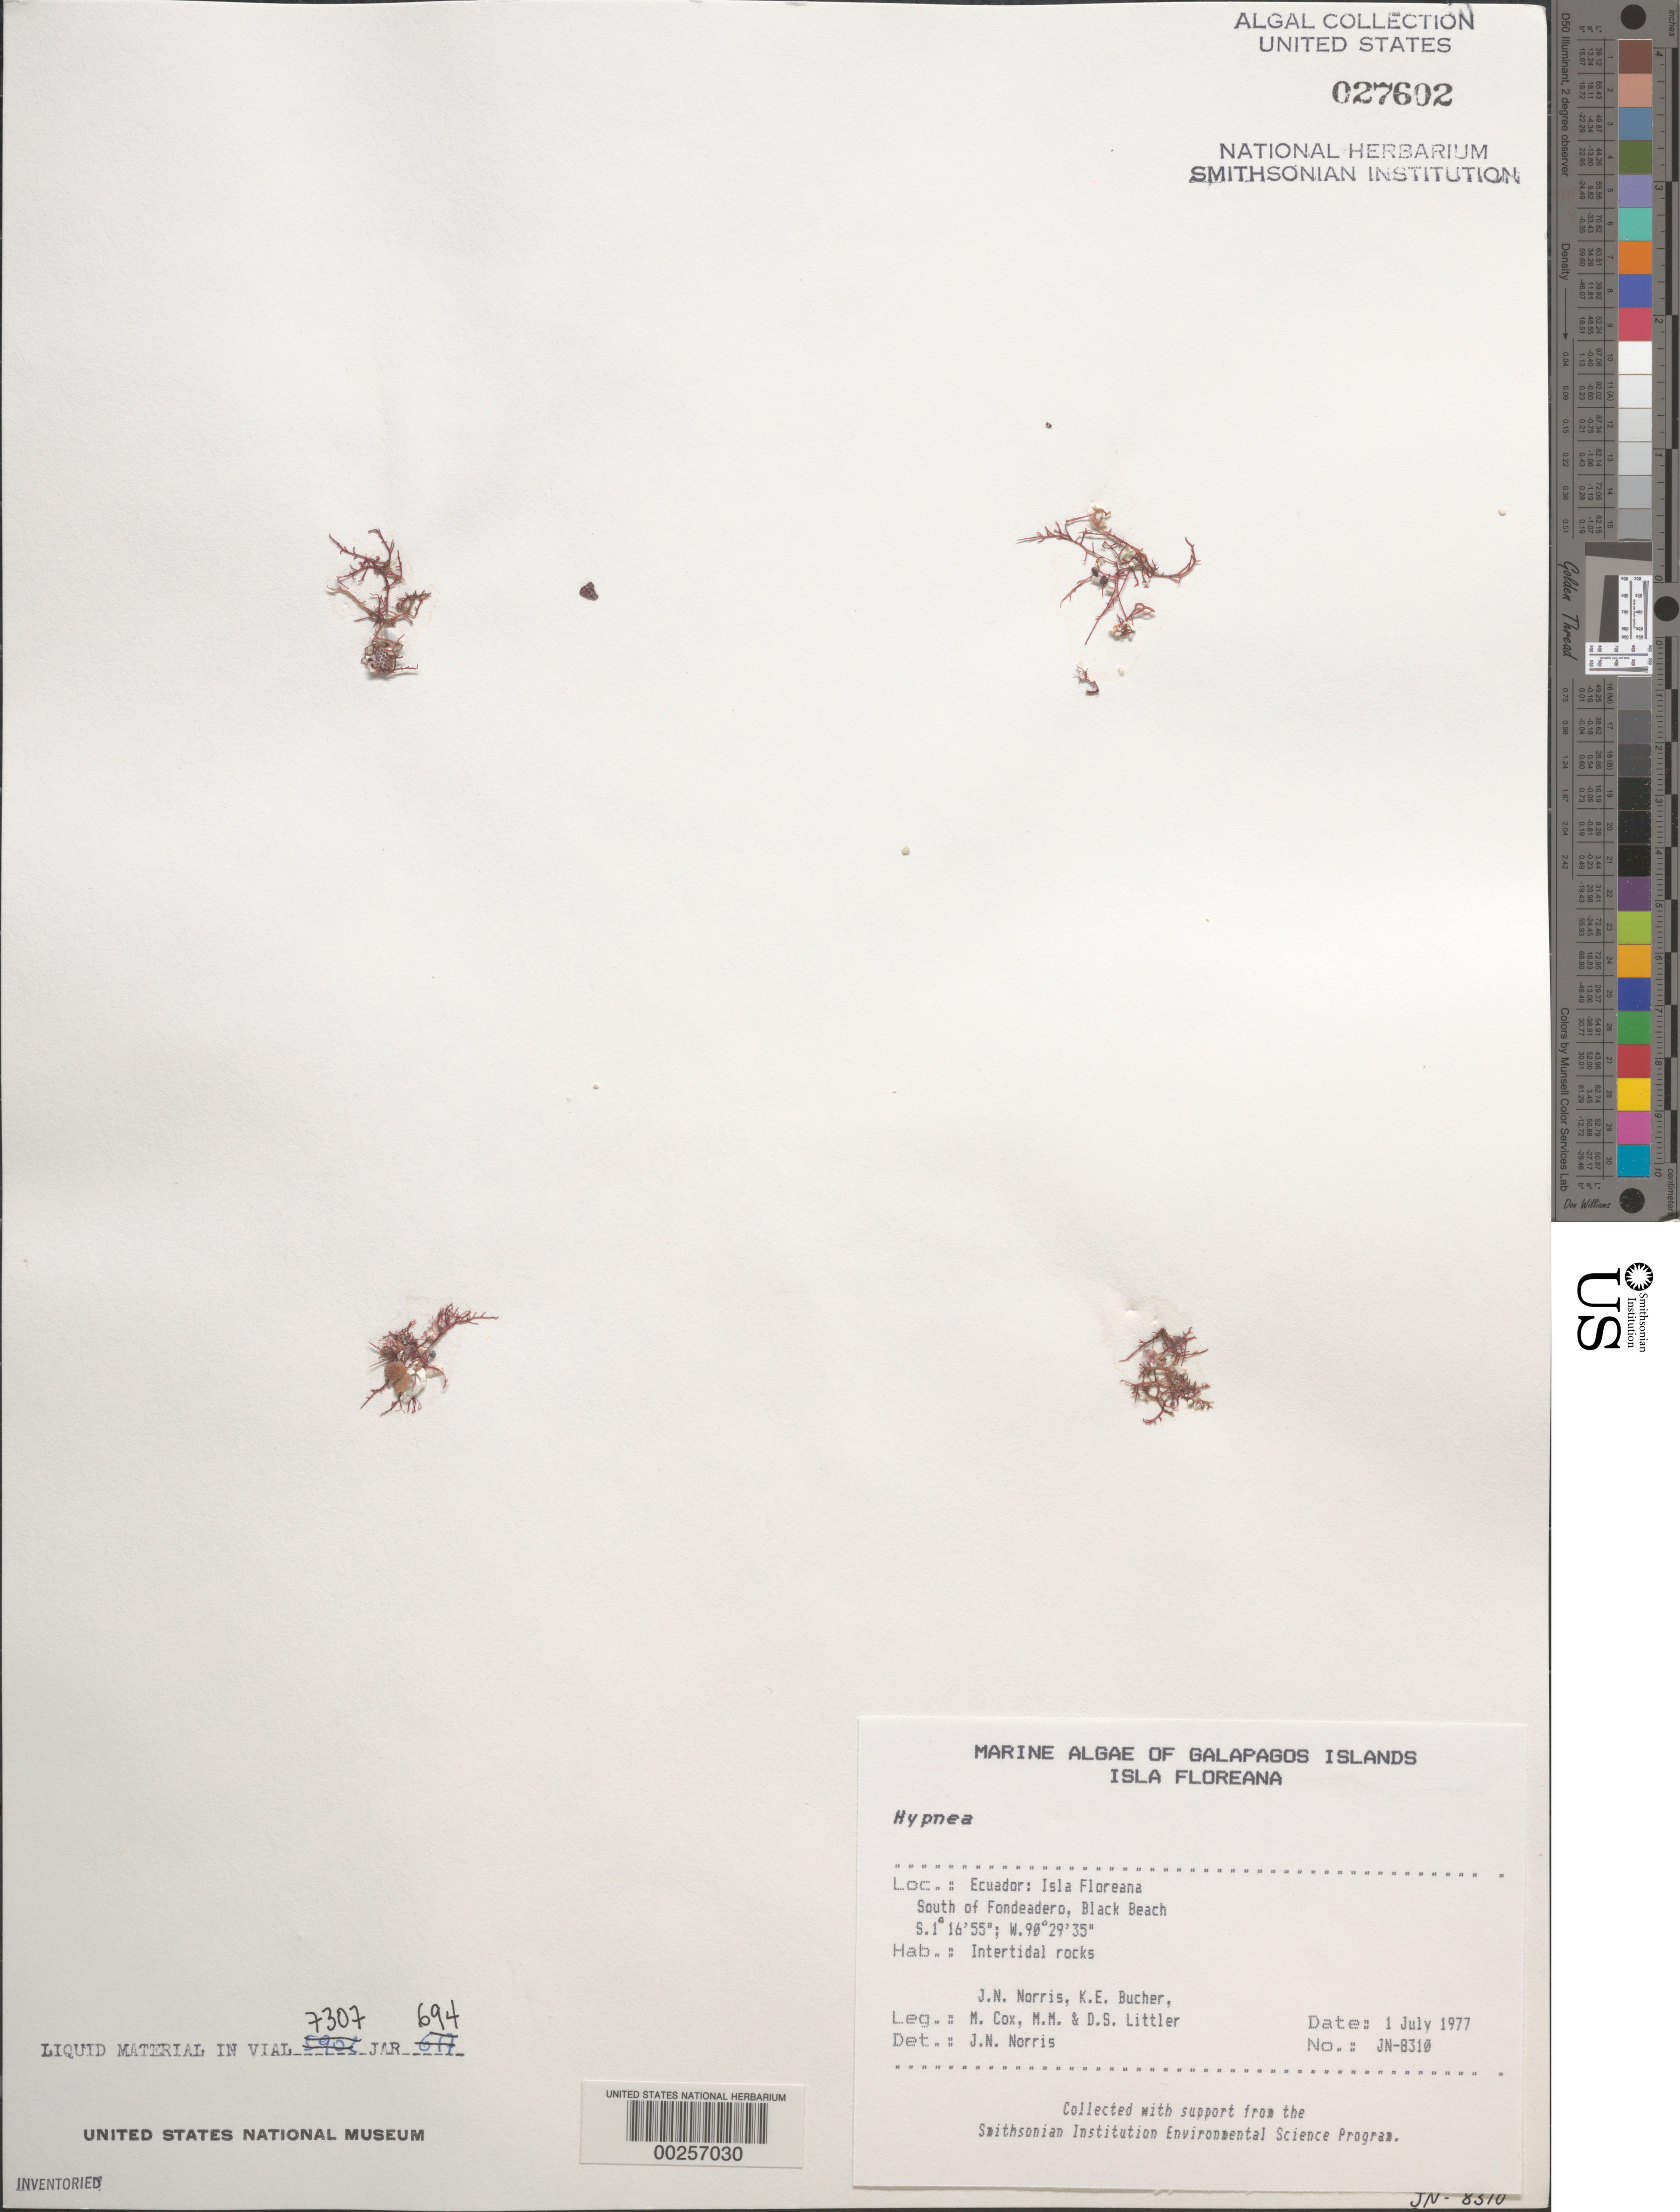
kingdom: Plantae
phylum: Rhodophyta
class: Florideophyceae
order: Gigartinales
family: Cystocloniaceae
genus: Hypnea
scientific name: Hypnea sp.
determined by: Norris, James N.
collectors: J. N. Norris, K. E. Bucher, M. Cox, M. M. Littler & D. S. Littler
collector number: JN-8310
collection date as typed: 01 Jul 1977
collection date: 1977-07-01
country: Ecuador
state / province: Colón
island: Floreana [Charles, Santa Maria]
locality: Black Beach south of Fondeadero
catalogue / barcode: US 27602